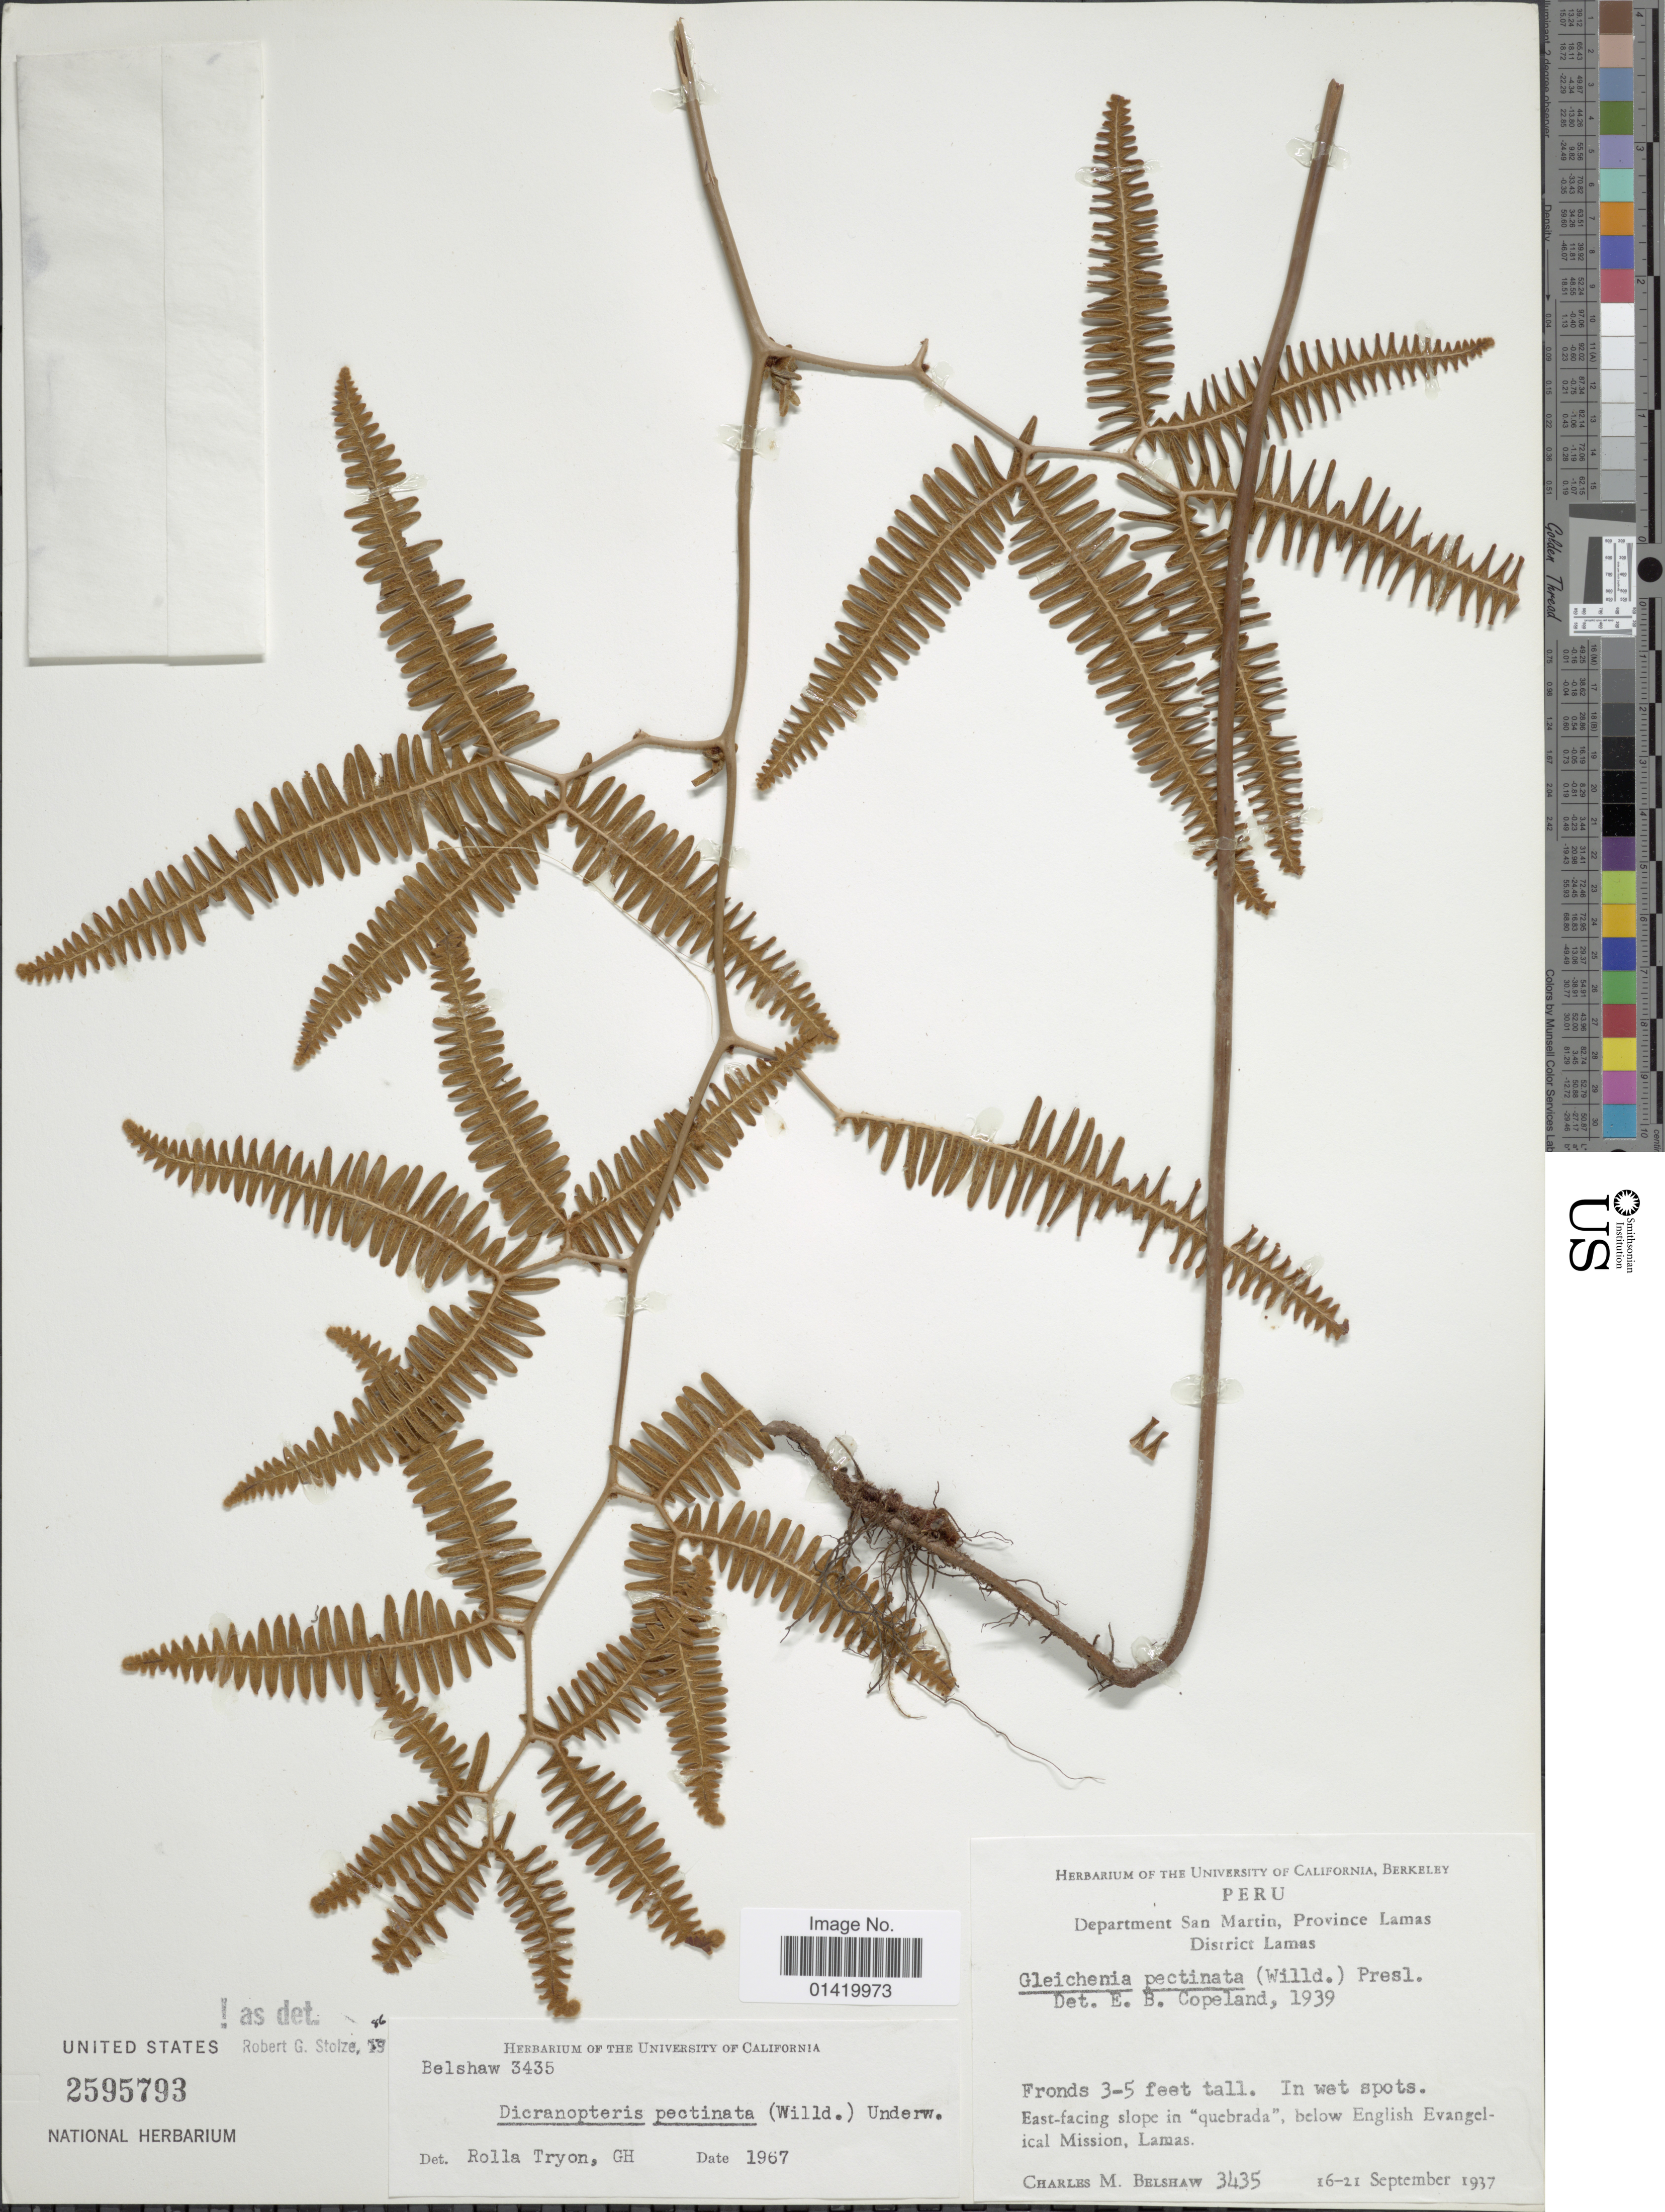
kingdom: Plantae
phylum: Tracheophyta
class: Polypodiopsida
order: Gleicheniales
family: Gleicheniaceae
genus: Gleichenella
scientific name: Gleichenella pectinata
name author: (Willd.) Ching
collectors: C. Shaw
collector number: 3435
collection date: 1937-09-16/1937-09-21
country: Peru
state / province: San Martín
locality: Department San martin, Province Lamas District Lamas. East-facing slope in 'quebrada', blow English Evangelical Mission, Lamas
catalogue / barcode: US 2595793